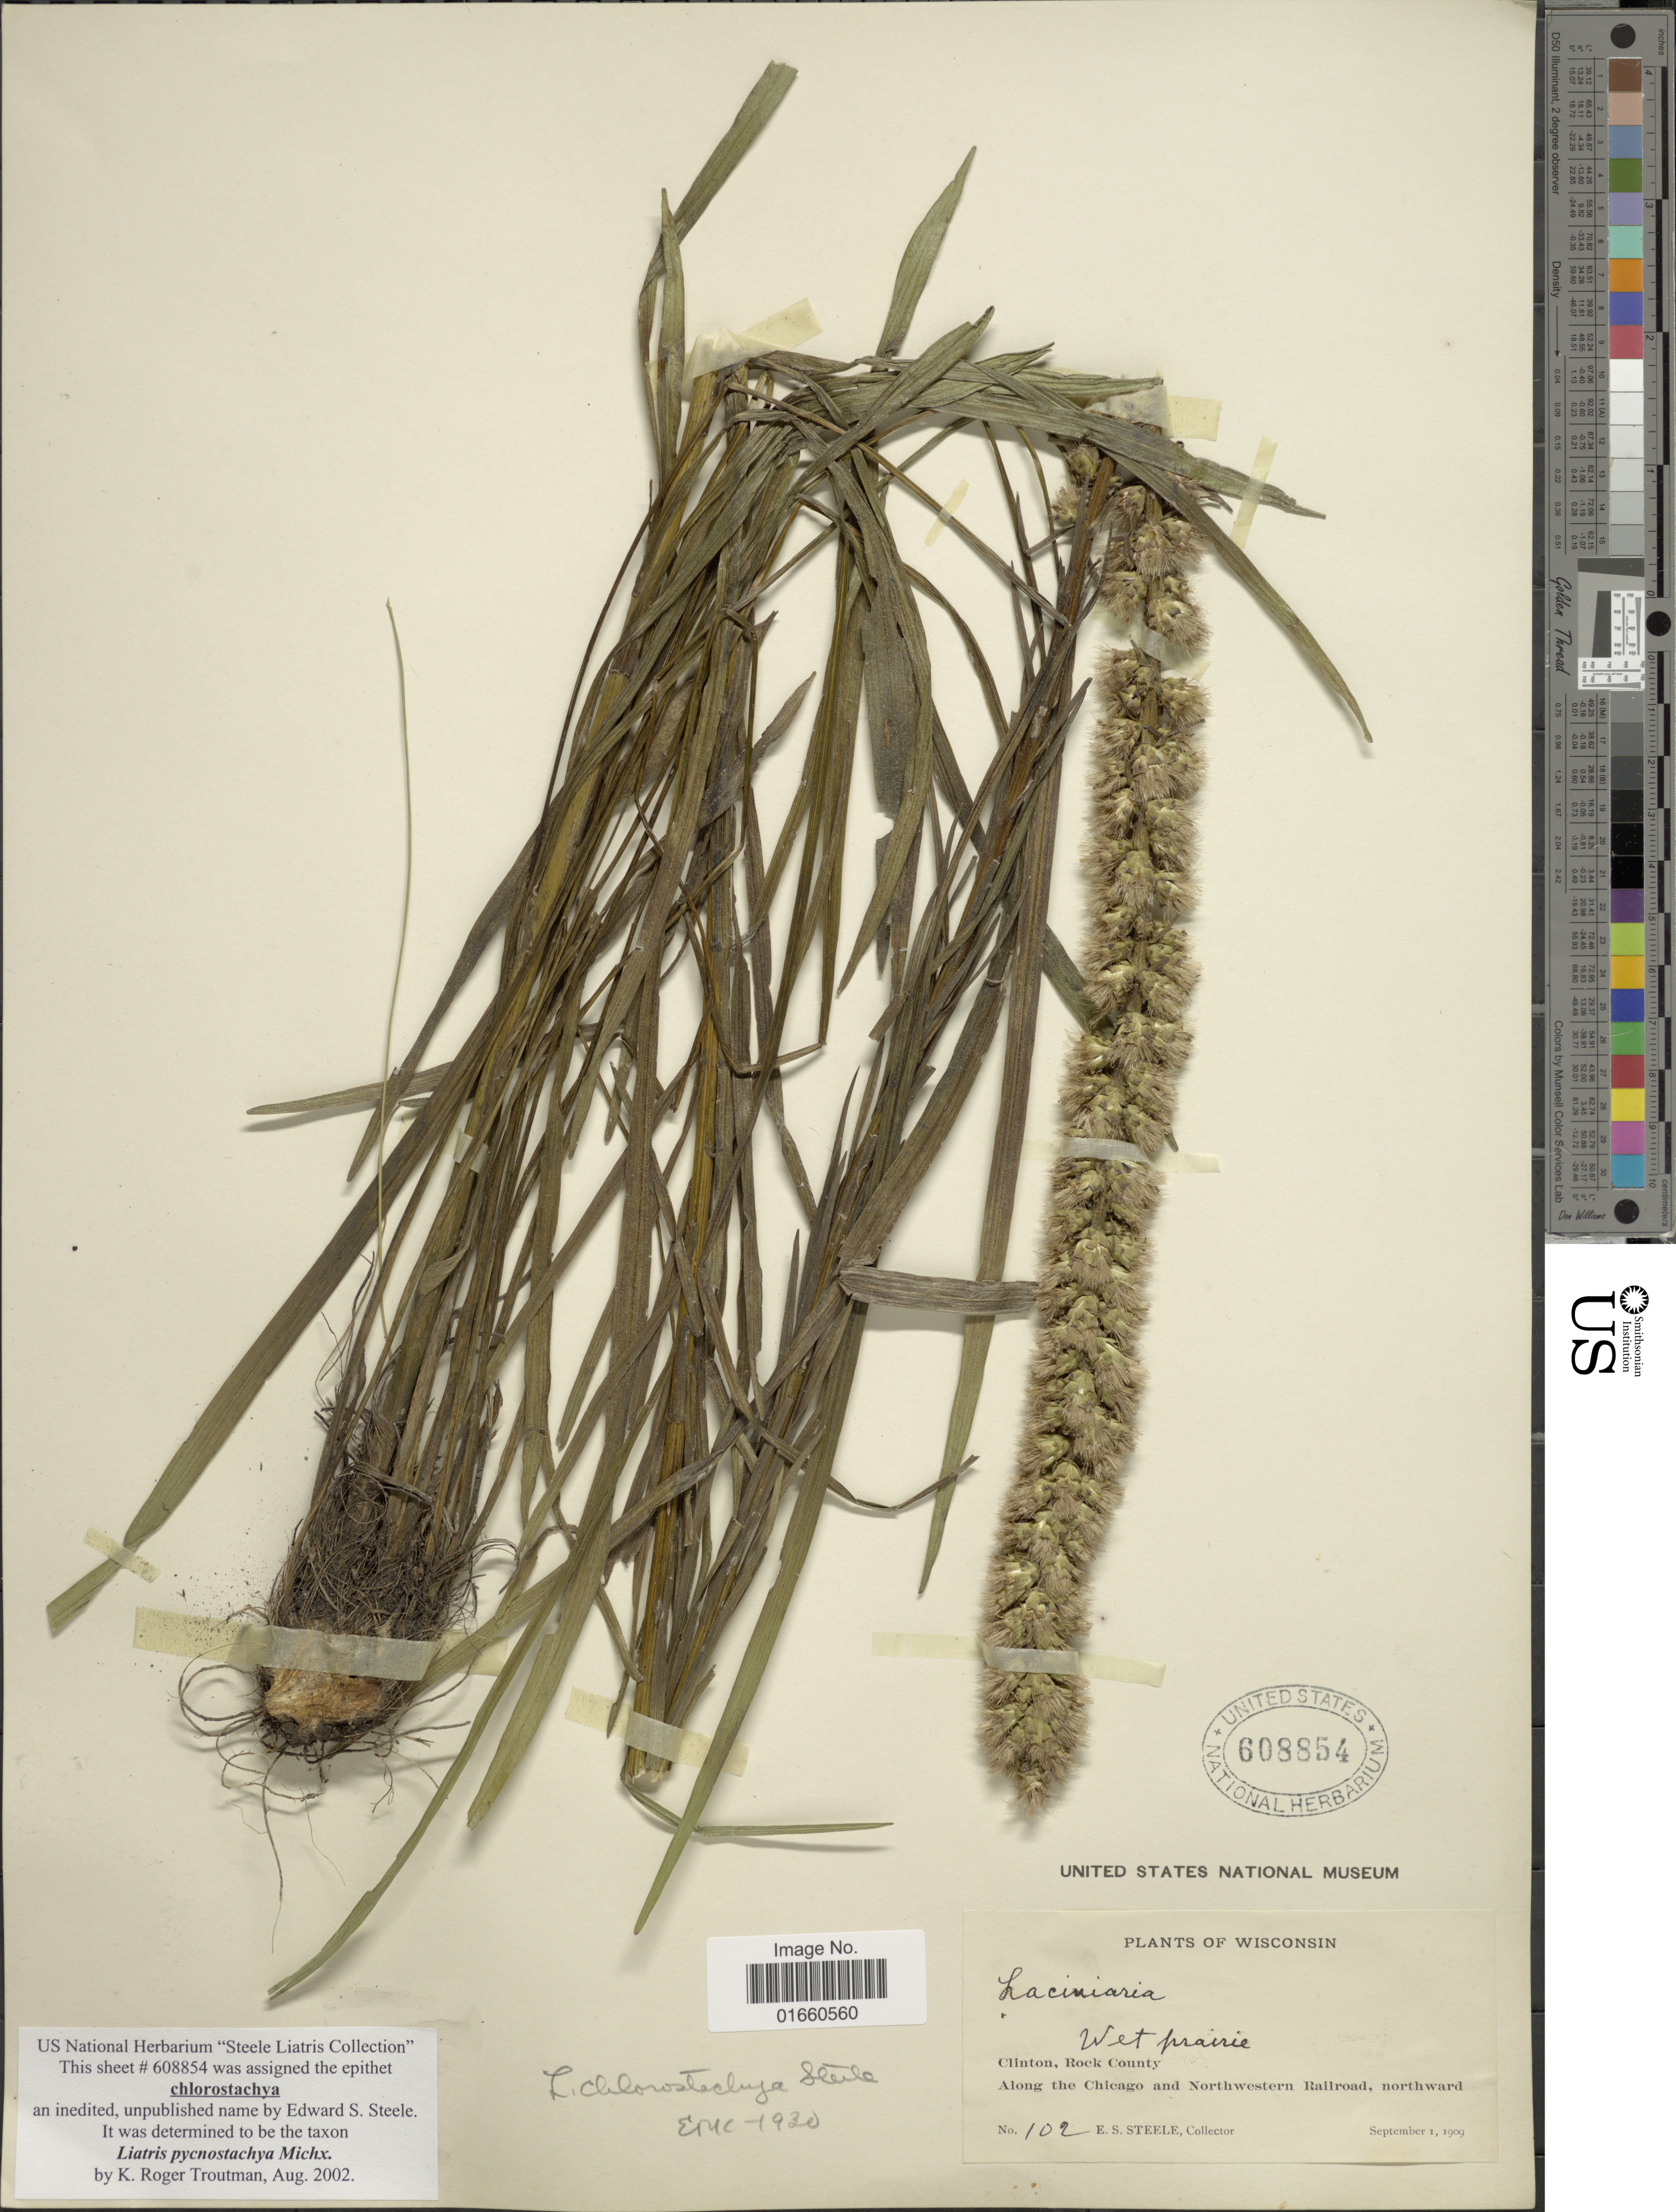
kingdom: Plantae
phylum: Tracheophyta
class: Magnoliopsida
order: Asterales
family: Asteraceae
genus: Liatris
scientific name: Liatris pycnostachya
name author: Michx.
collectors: E. Steele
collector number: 102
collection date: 1909-09-01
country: United States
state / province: Wisconsin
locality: Clinton, Rock County, Along the Chicago and Northwestern Railroad, northward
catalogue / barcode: US 608854